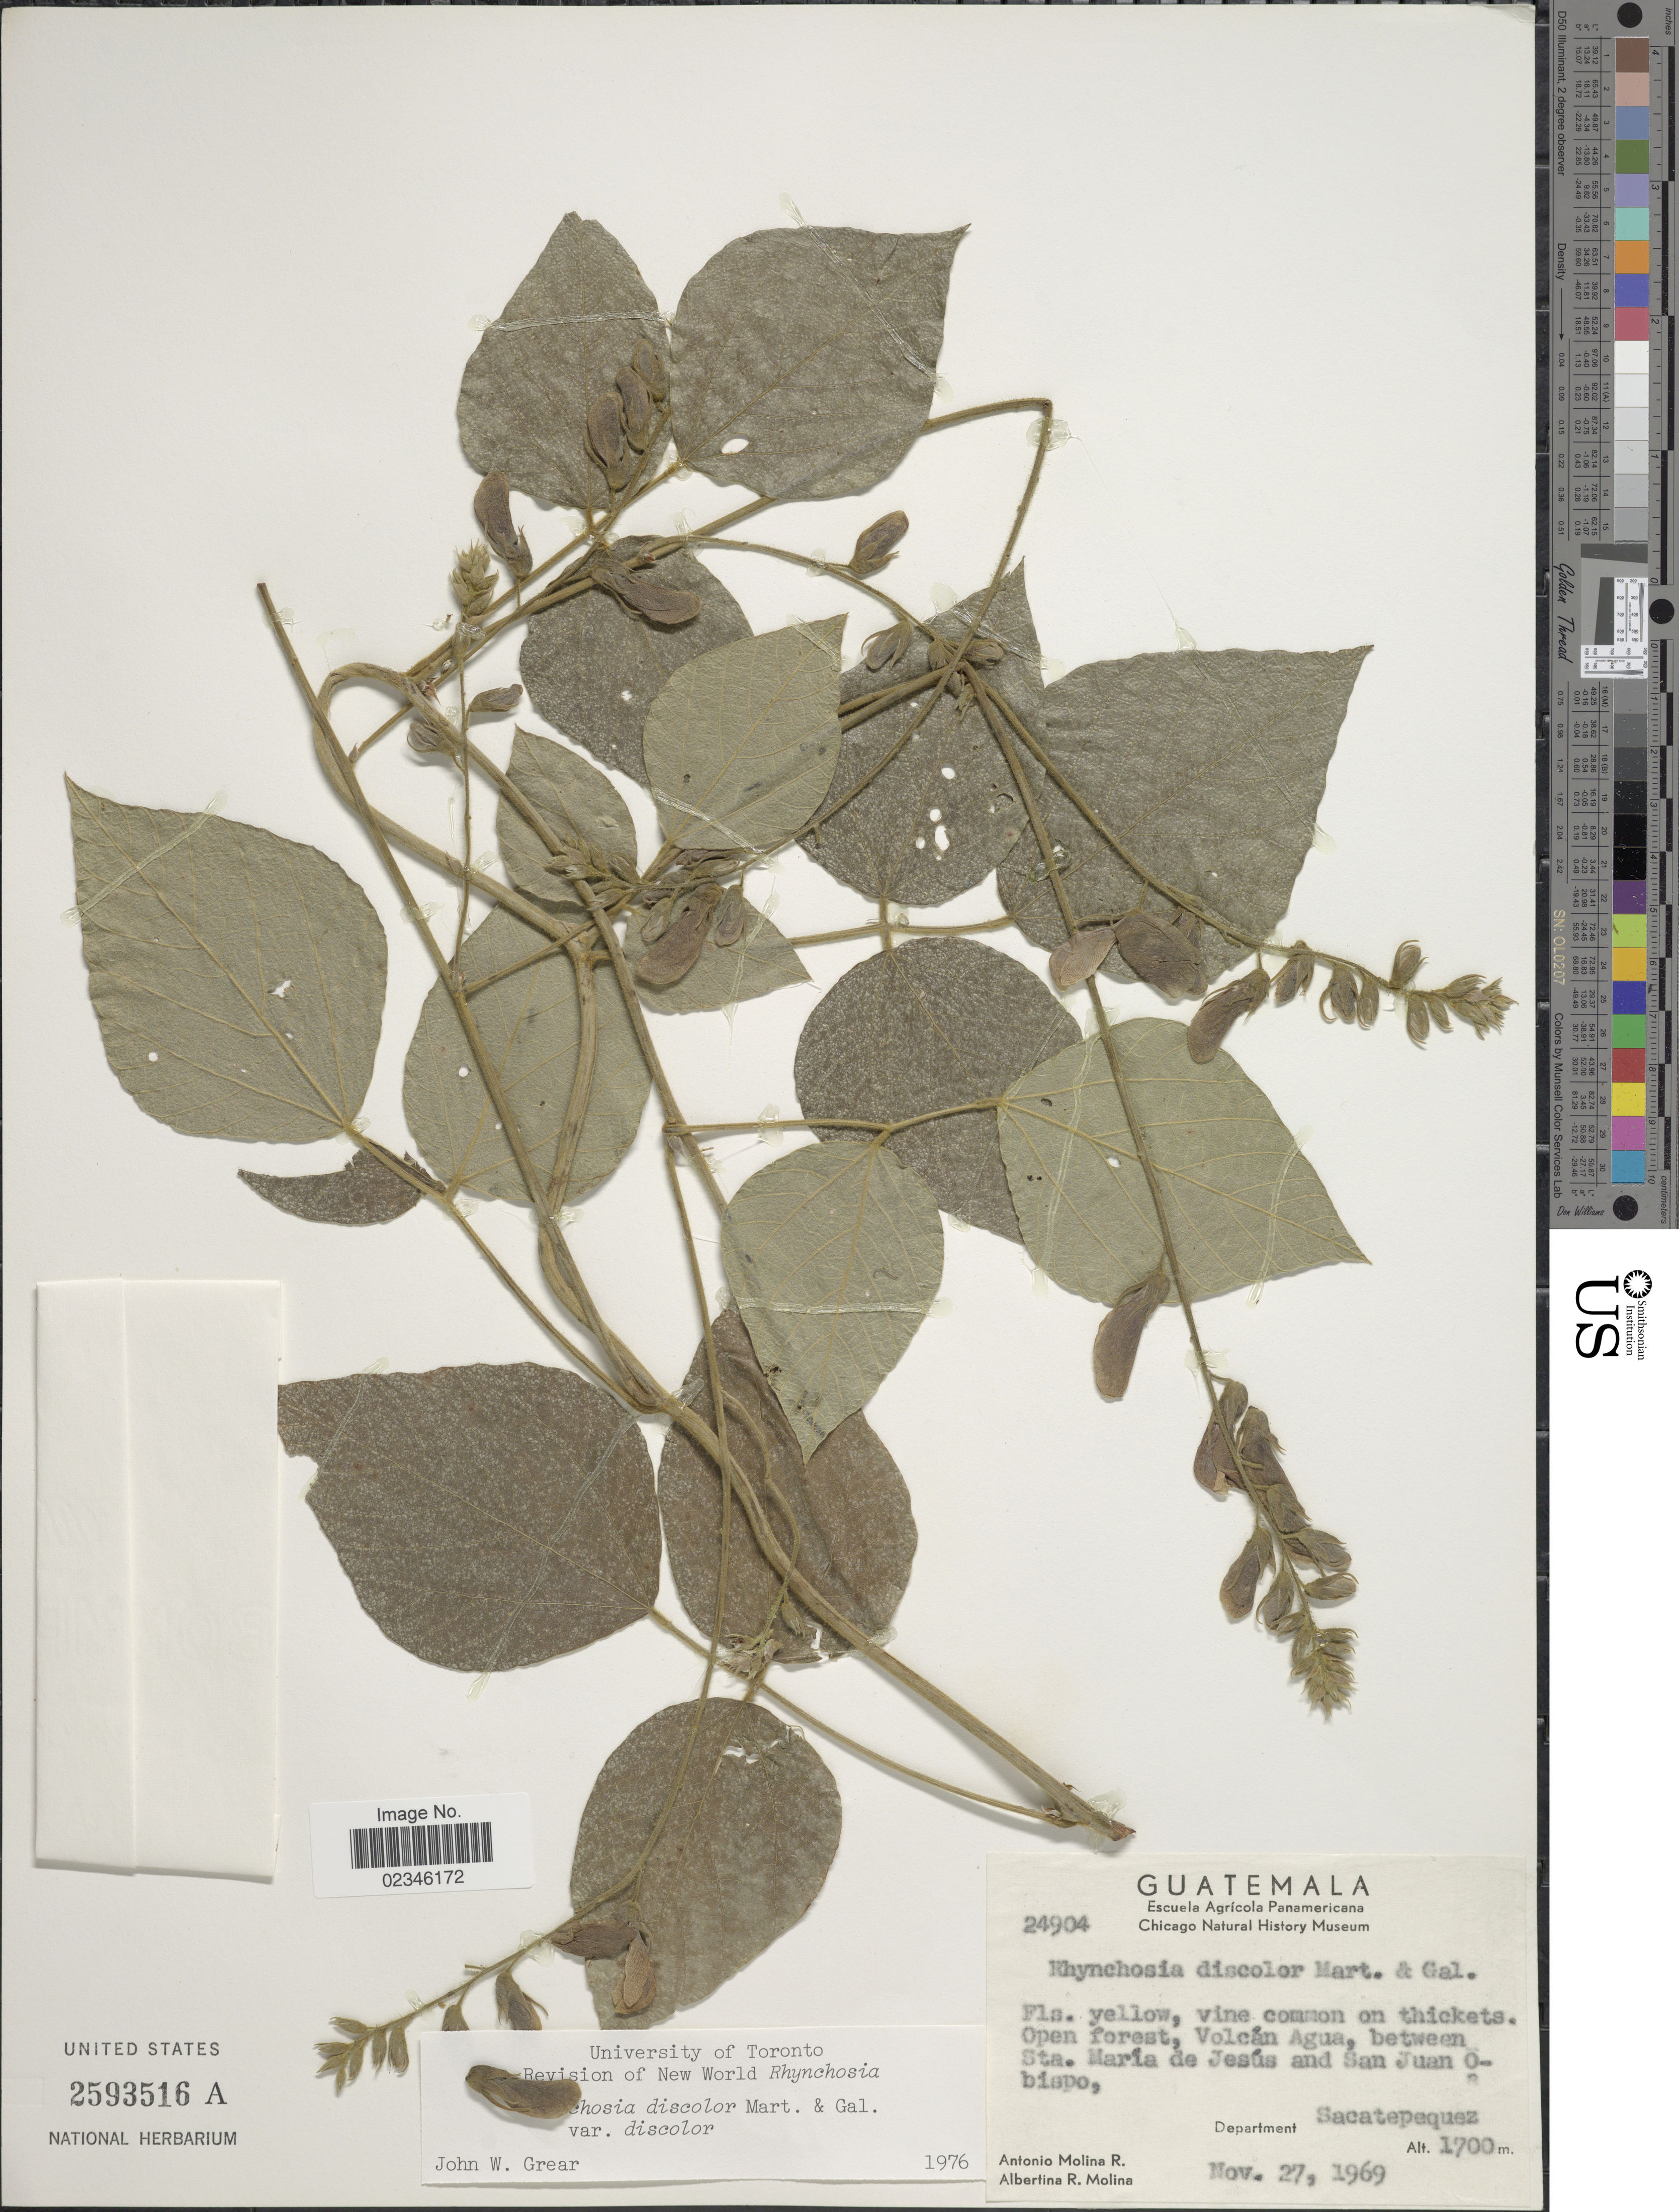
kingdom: Plantae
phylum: Tracheophyta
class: Magnoliopsida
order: Fabales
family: Fabaceae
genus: Rhynchosia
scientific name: Rhynchosia discolor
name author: M. Martens & Galeotti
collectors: A. Molina R. & A. R. Molina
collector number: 24904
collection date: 1969-11-27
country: Guatemala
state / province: Sacatepéquez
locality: Open forest, Volcan Agua, between Sta. Maria de Jesus and San Juan Obispo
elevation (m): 1700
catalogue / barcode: US 2593516A